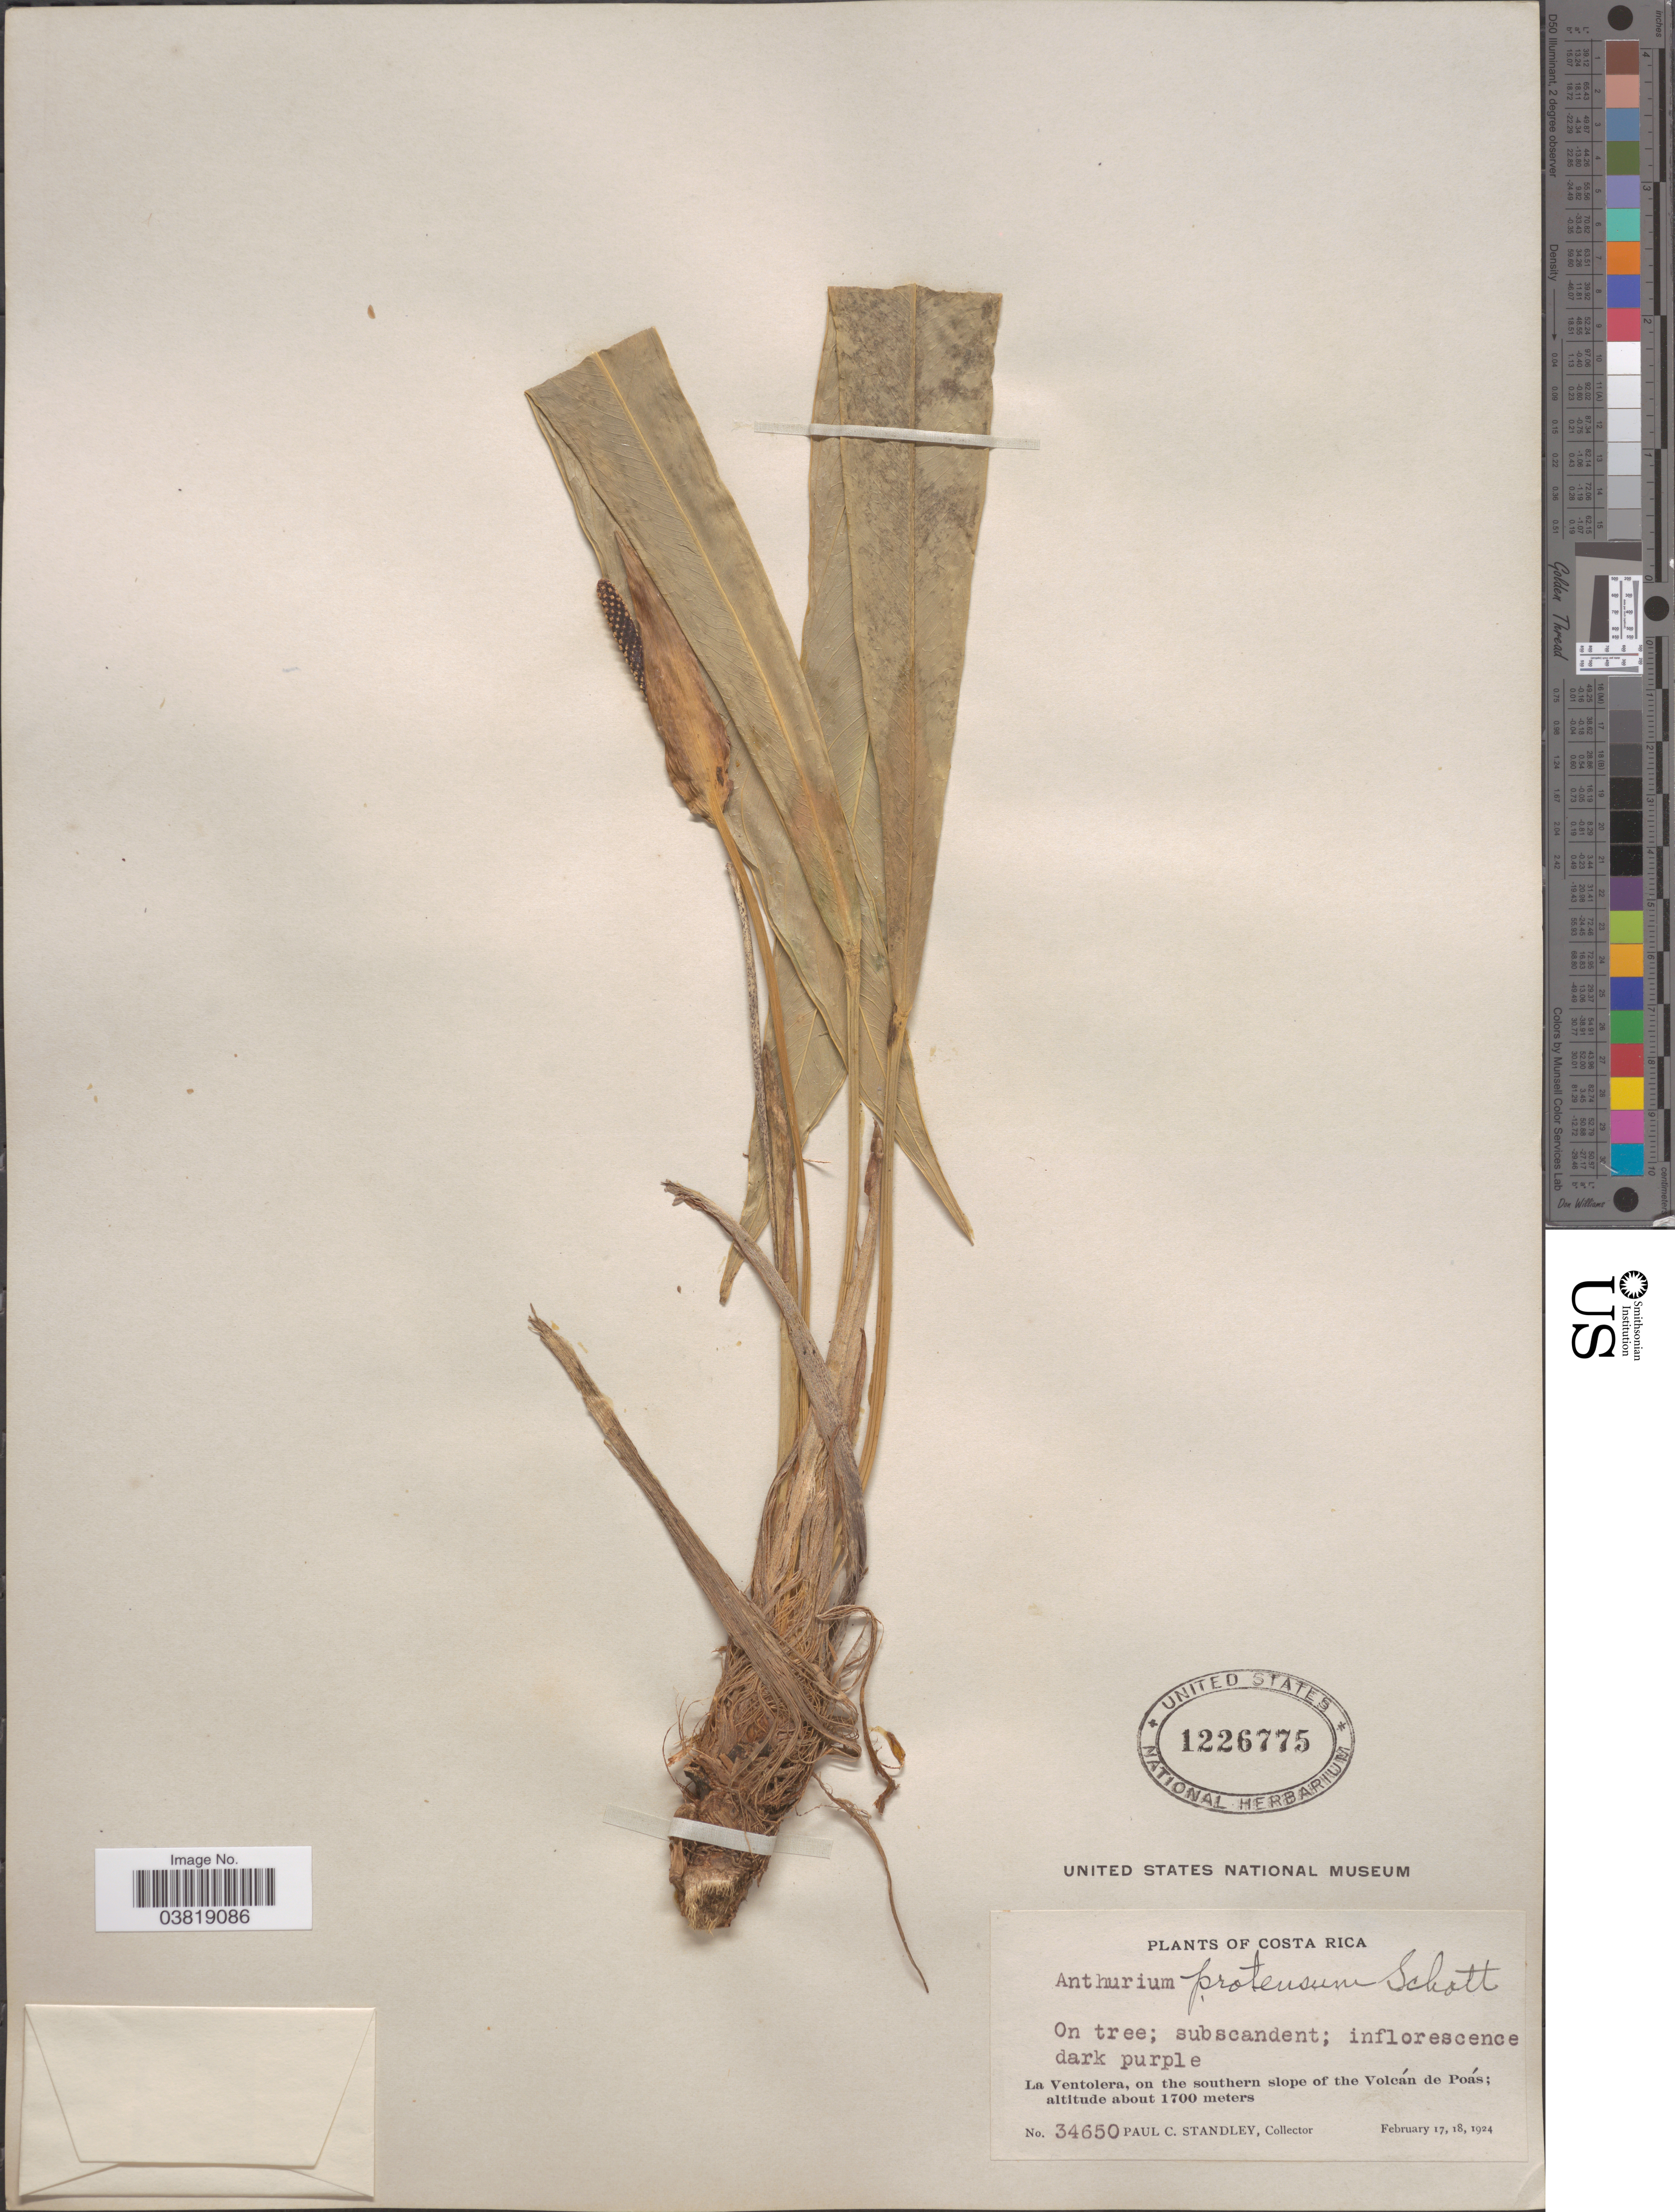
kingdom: Plantae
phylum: Tracheophyta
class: Liliopsida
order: Alismatales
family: Araceae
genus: Anthurium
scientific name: Anthurium protensum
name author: Schott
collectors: P. C. Standley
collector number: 34650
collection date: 1924-02-17/1924-02-18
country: Costa Rica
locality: La Ventolera, on the southern slope of the Volcán de Poás.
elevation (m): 1700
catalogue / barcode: US 1226775